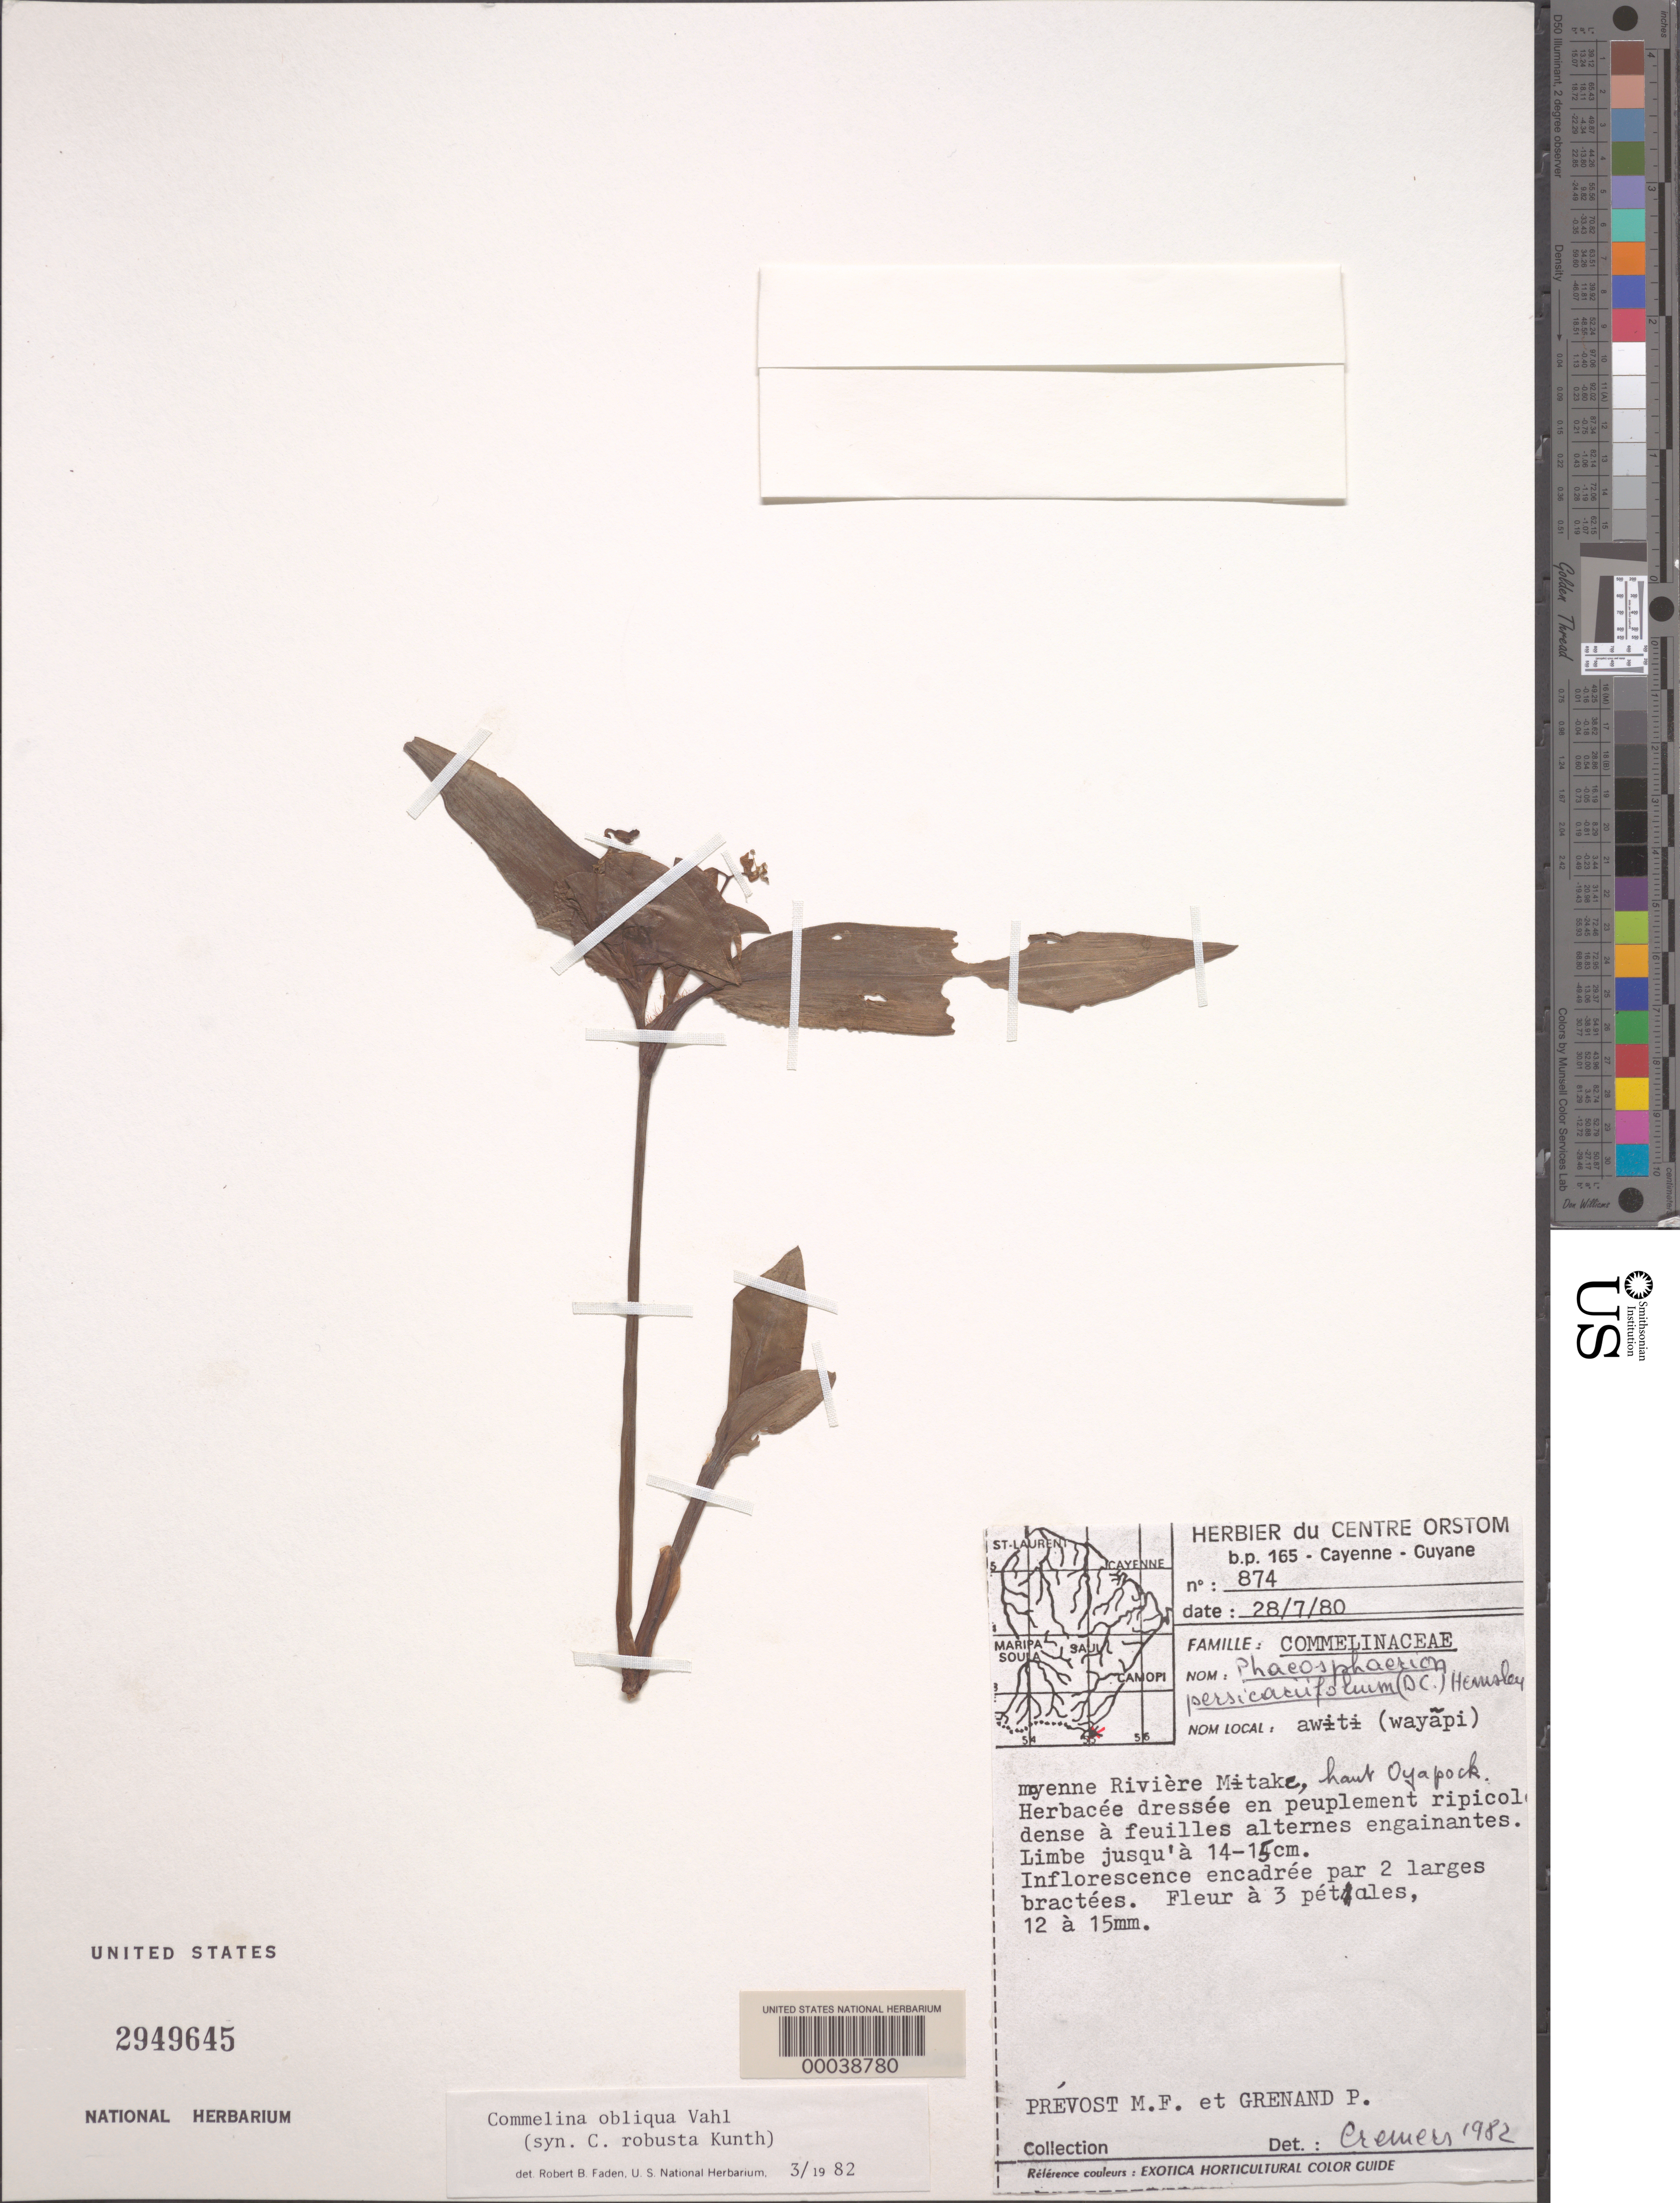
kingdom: Plantae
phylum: Tracheophyta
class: Liliopsida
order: Commelinales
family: Commelinaceae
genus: Commelina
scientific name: Commelina obliqua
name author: Vahl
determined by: Faden, Robert B., (US), Smithsonian Institution - National Museum of Natural History (UNITED STATES)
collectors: M.-F. Prévost & P. Grenand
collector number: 874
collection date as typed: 28 Jul 1980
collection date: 1980-07-28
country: French Guiana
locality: Near river mitake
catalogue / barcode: US 2949645